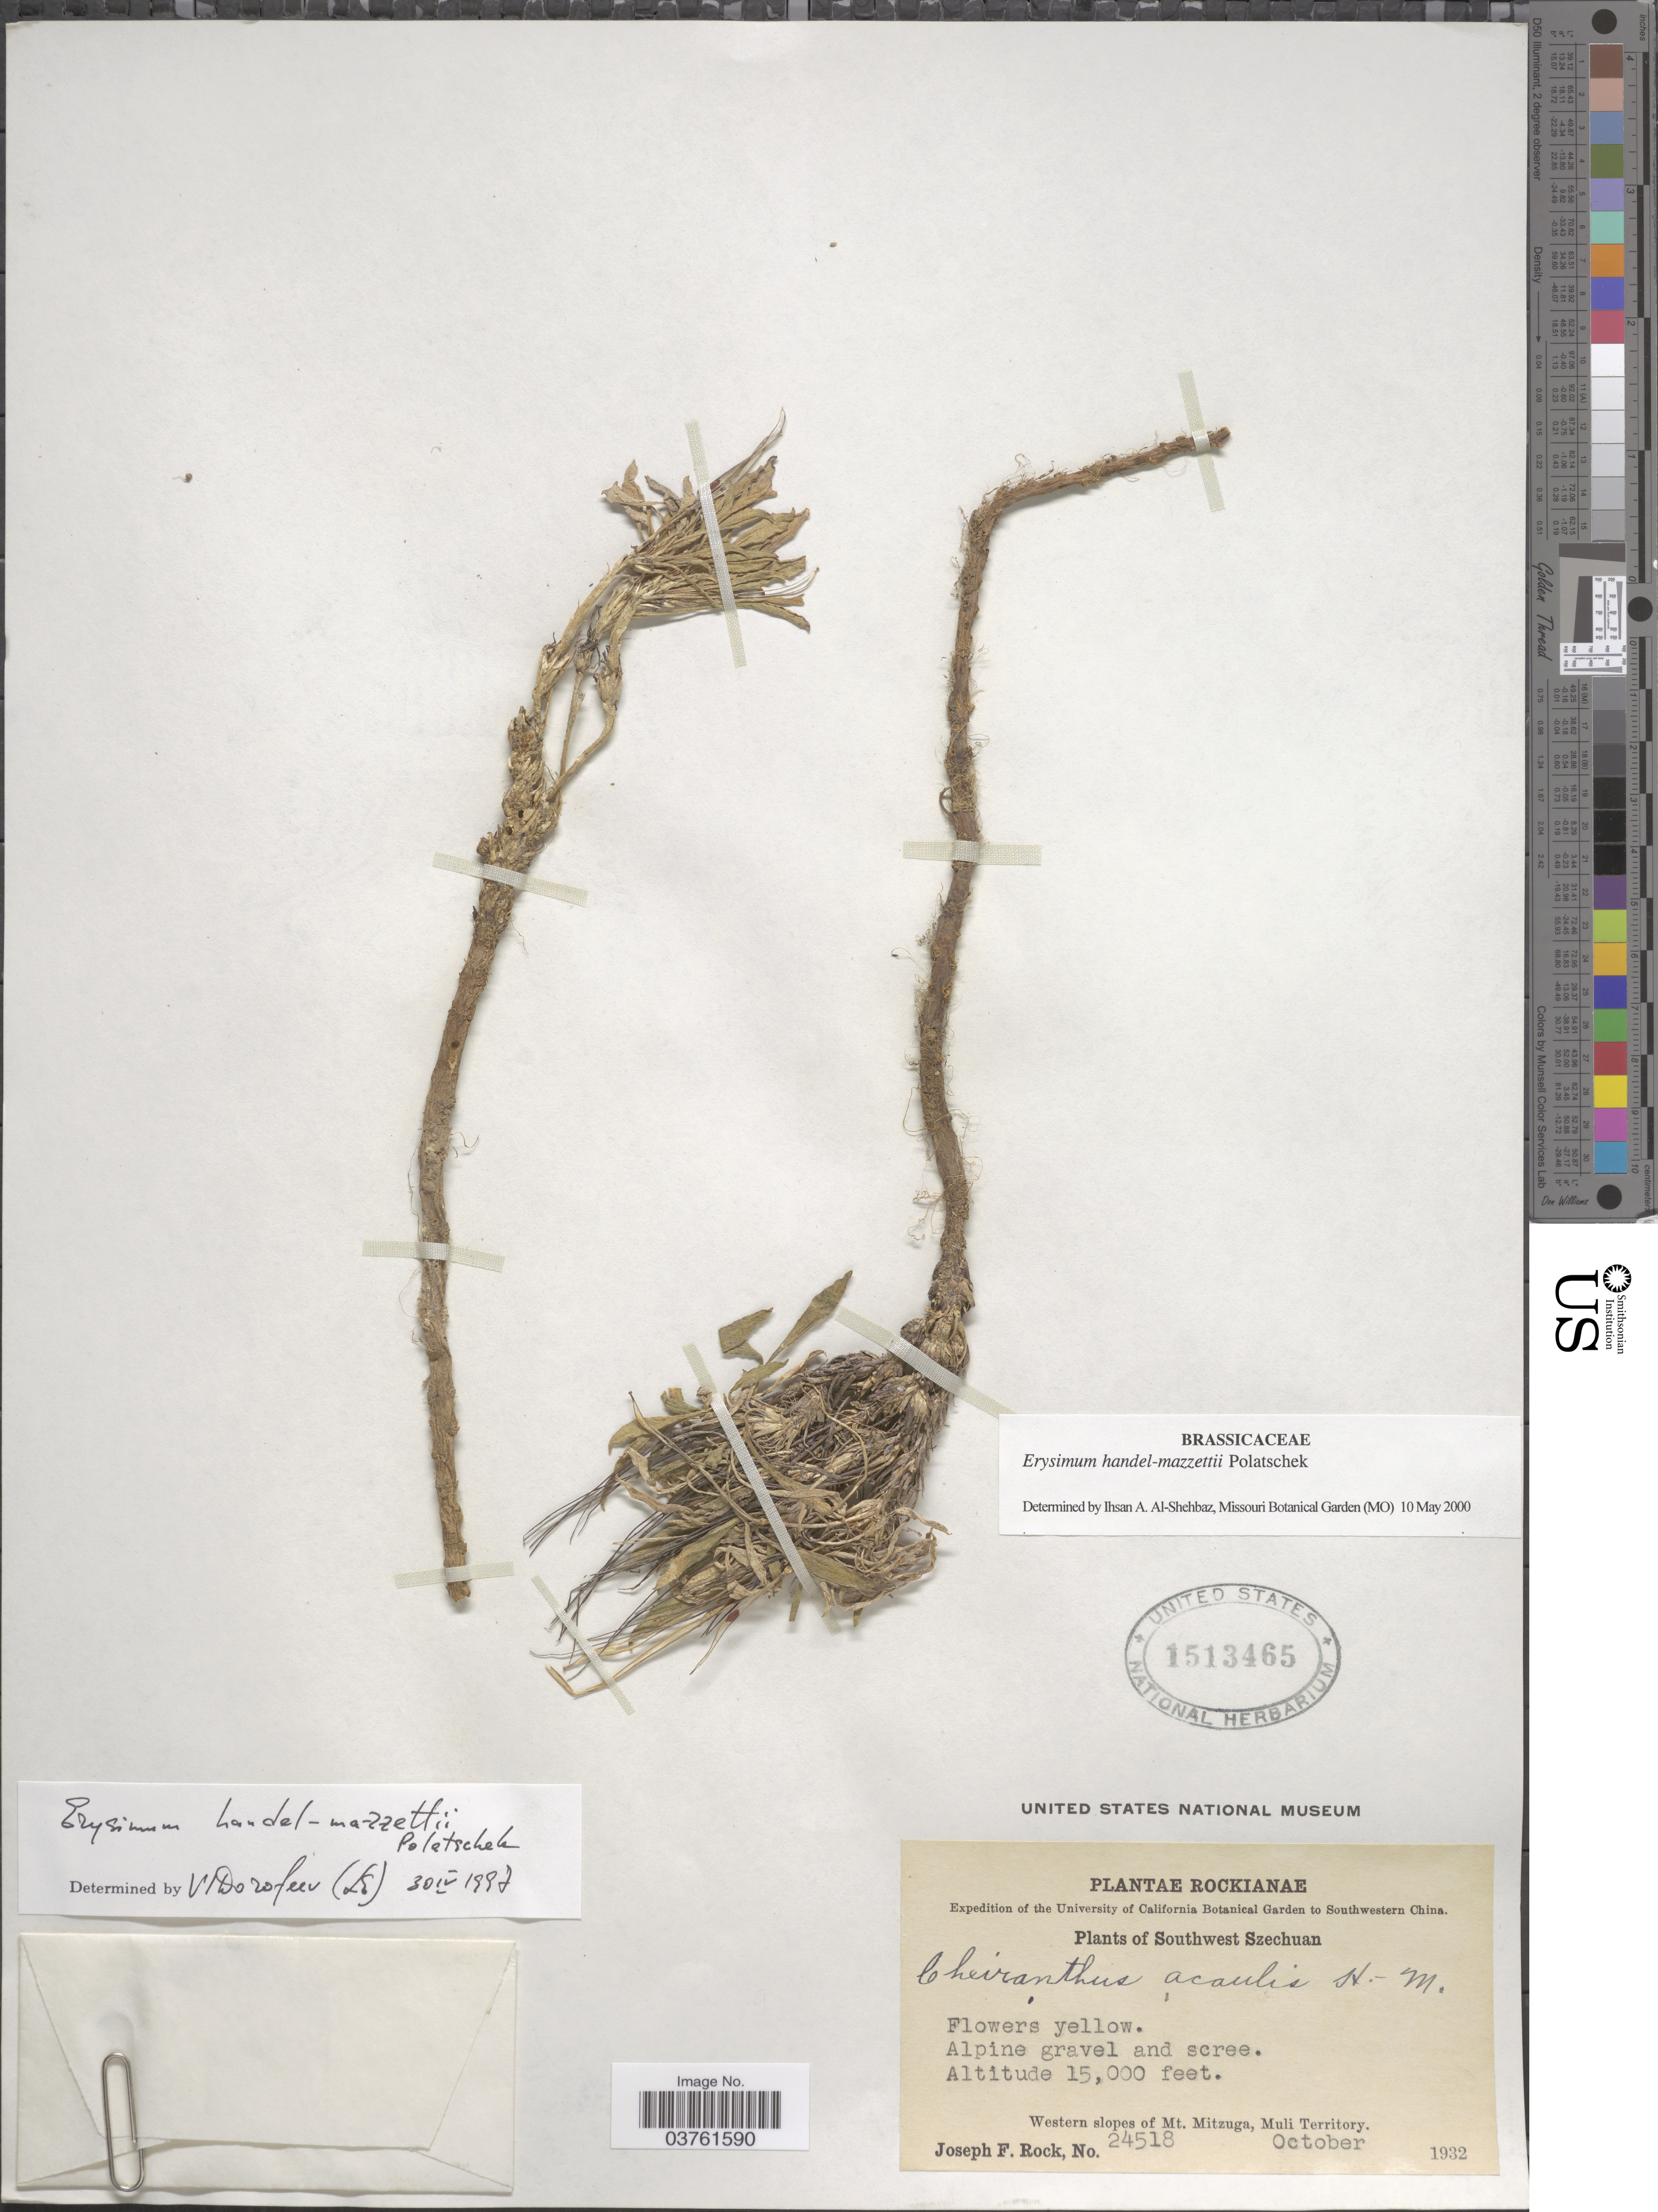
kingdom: Plantae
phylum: Tracheophyta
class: Magnoliopsida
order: Brassicales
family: Brassicaceae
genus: Erysimum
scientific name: Erysimum handel-mazzettii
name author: Polatschek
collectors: J. F. Rock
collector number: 24518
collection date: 1932-10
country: China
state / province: Sichuan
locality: Southwestern China. Southwest Szechuan. Western slopes of Mt. Mitzuga, Muli Territory.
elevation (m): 4572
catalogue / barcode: US 1513465